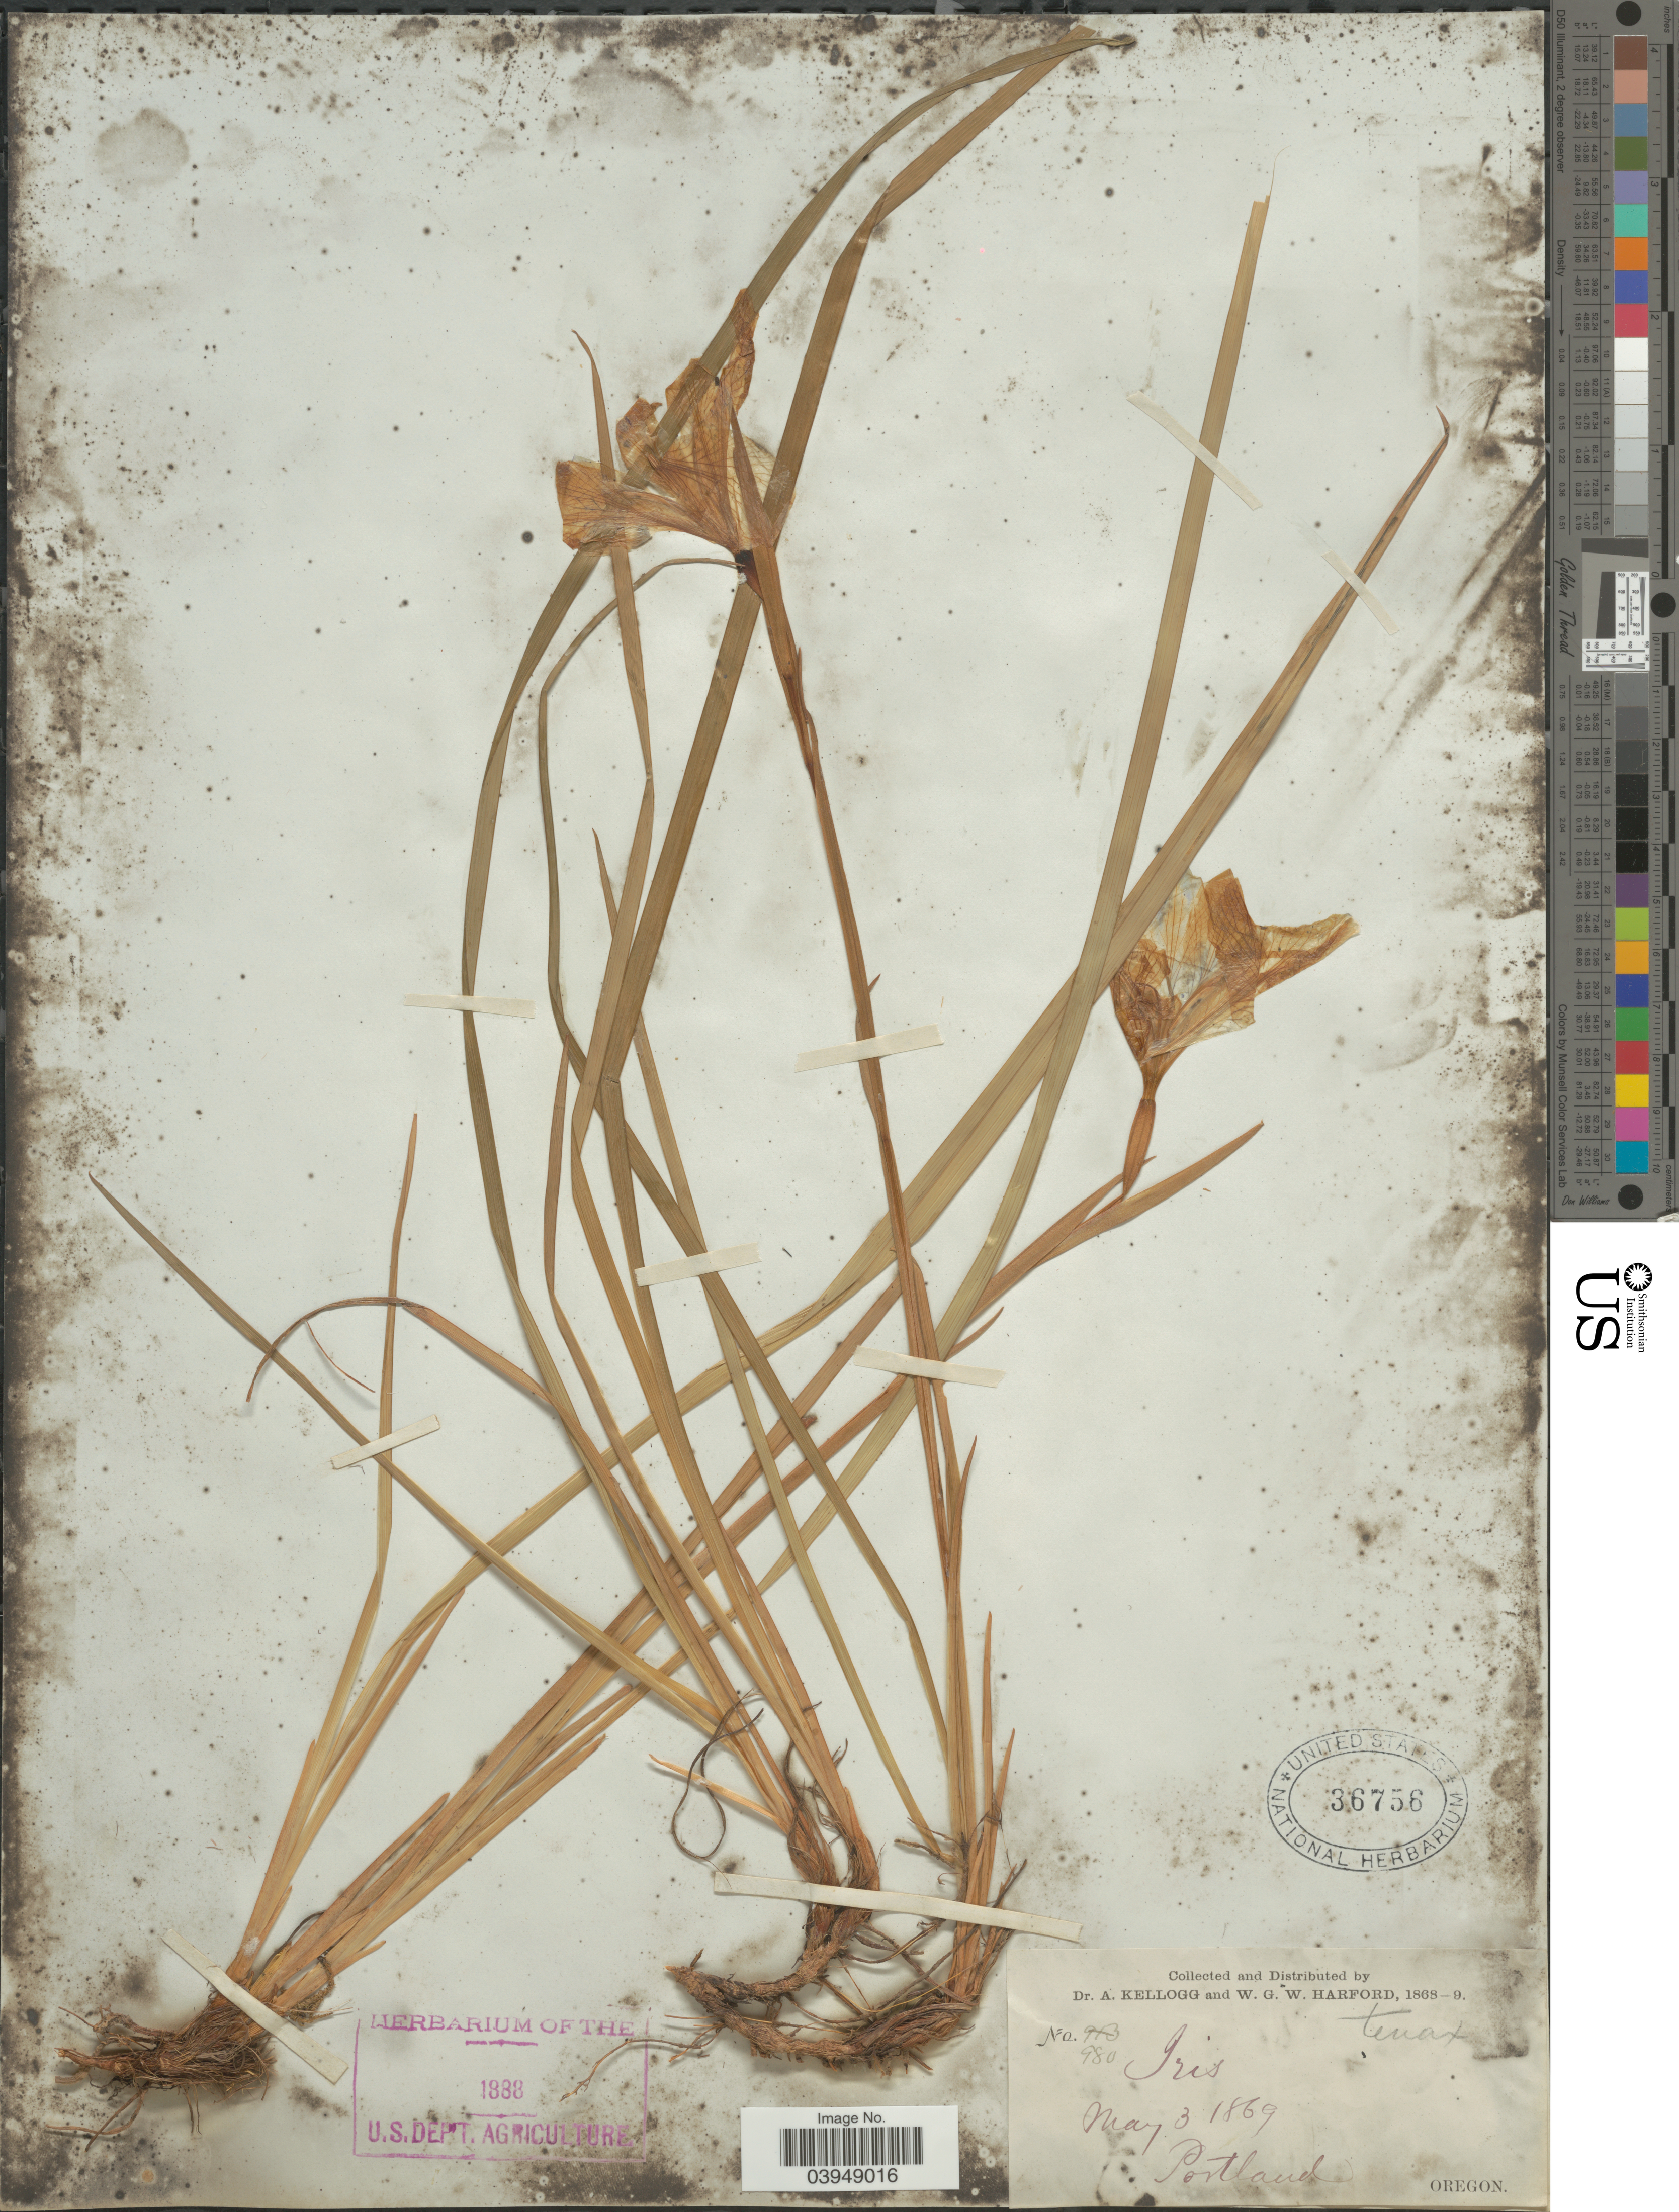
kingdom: Plantae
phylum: Tracheophyta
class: Liliopsida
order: Asparagales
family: Iridaceae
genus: Iris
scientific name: Iris tenax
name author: Douglas ex Lindl.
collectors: A. Kellogg & W. G. W. Harford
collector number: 980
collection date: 1869-05-03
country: United States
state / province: Oregon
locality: Portland.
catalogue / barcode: US 36756